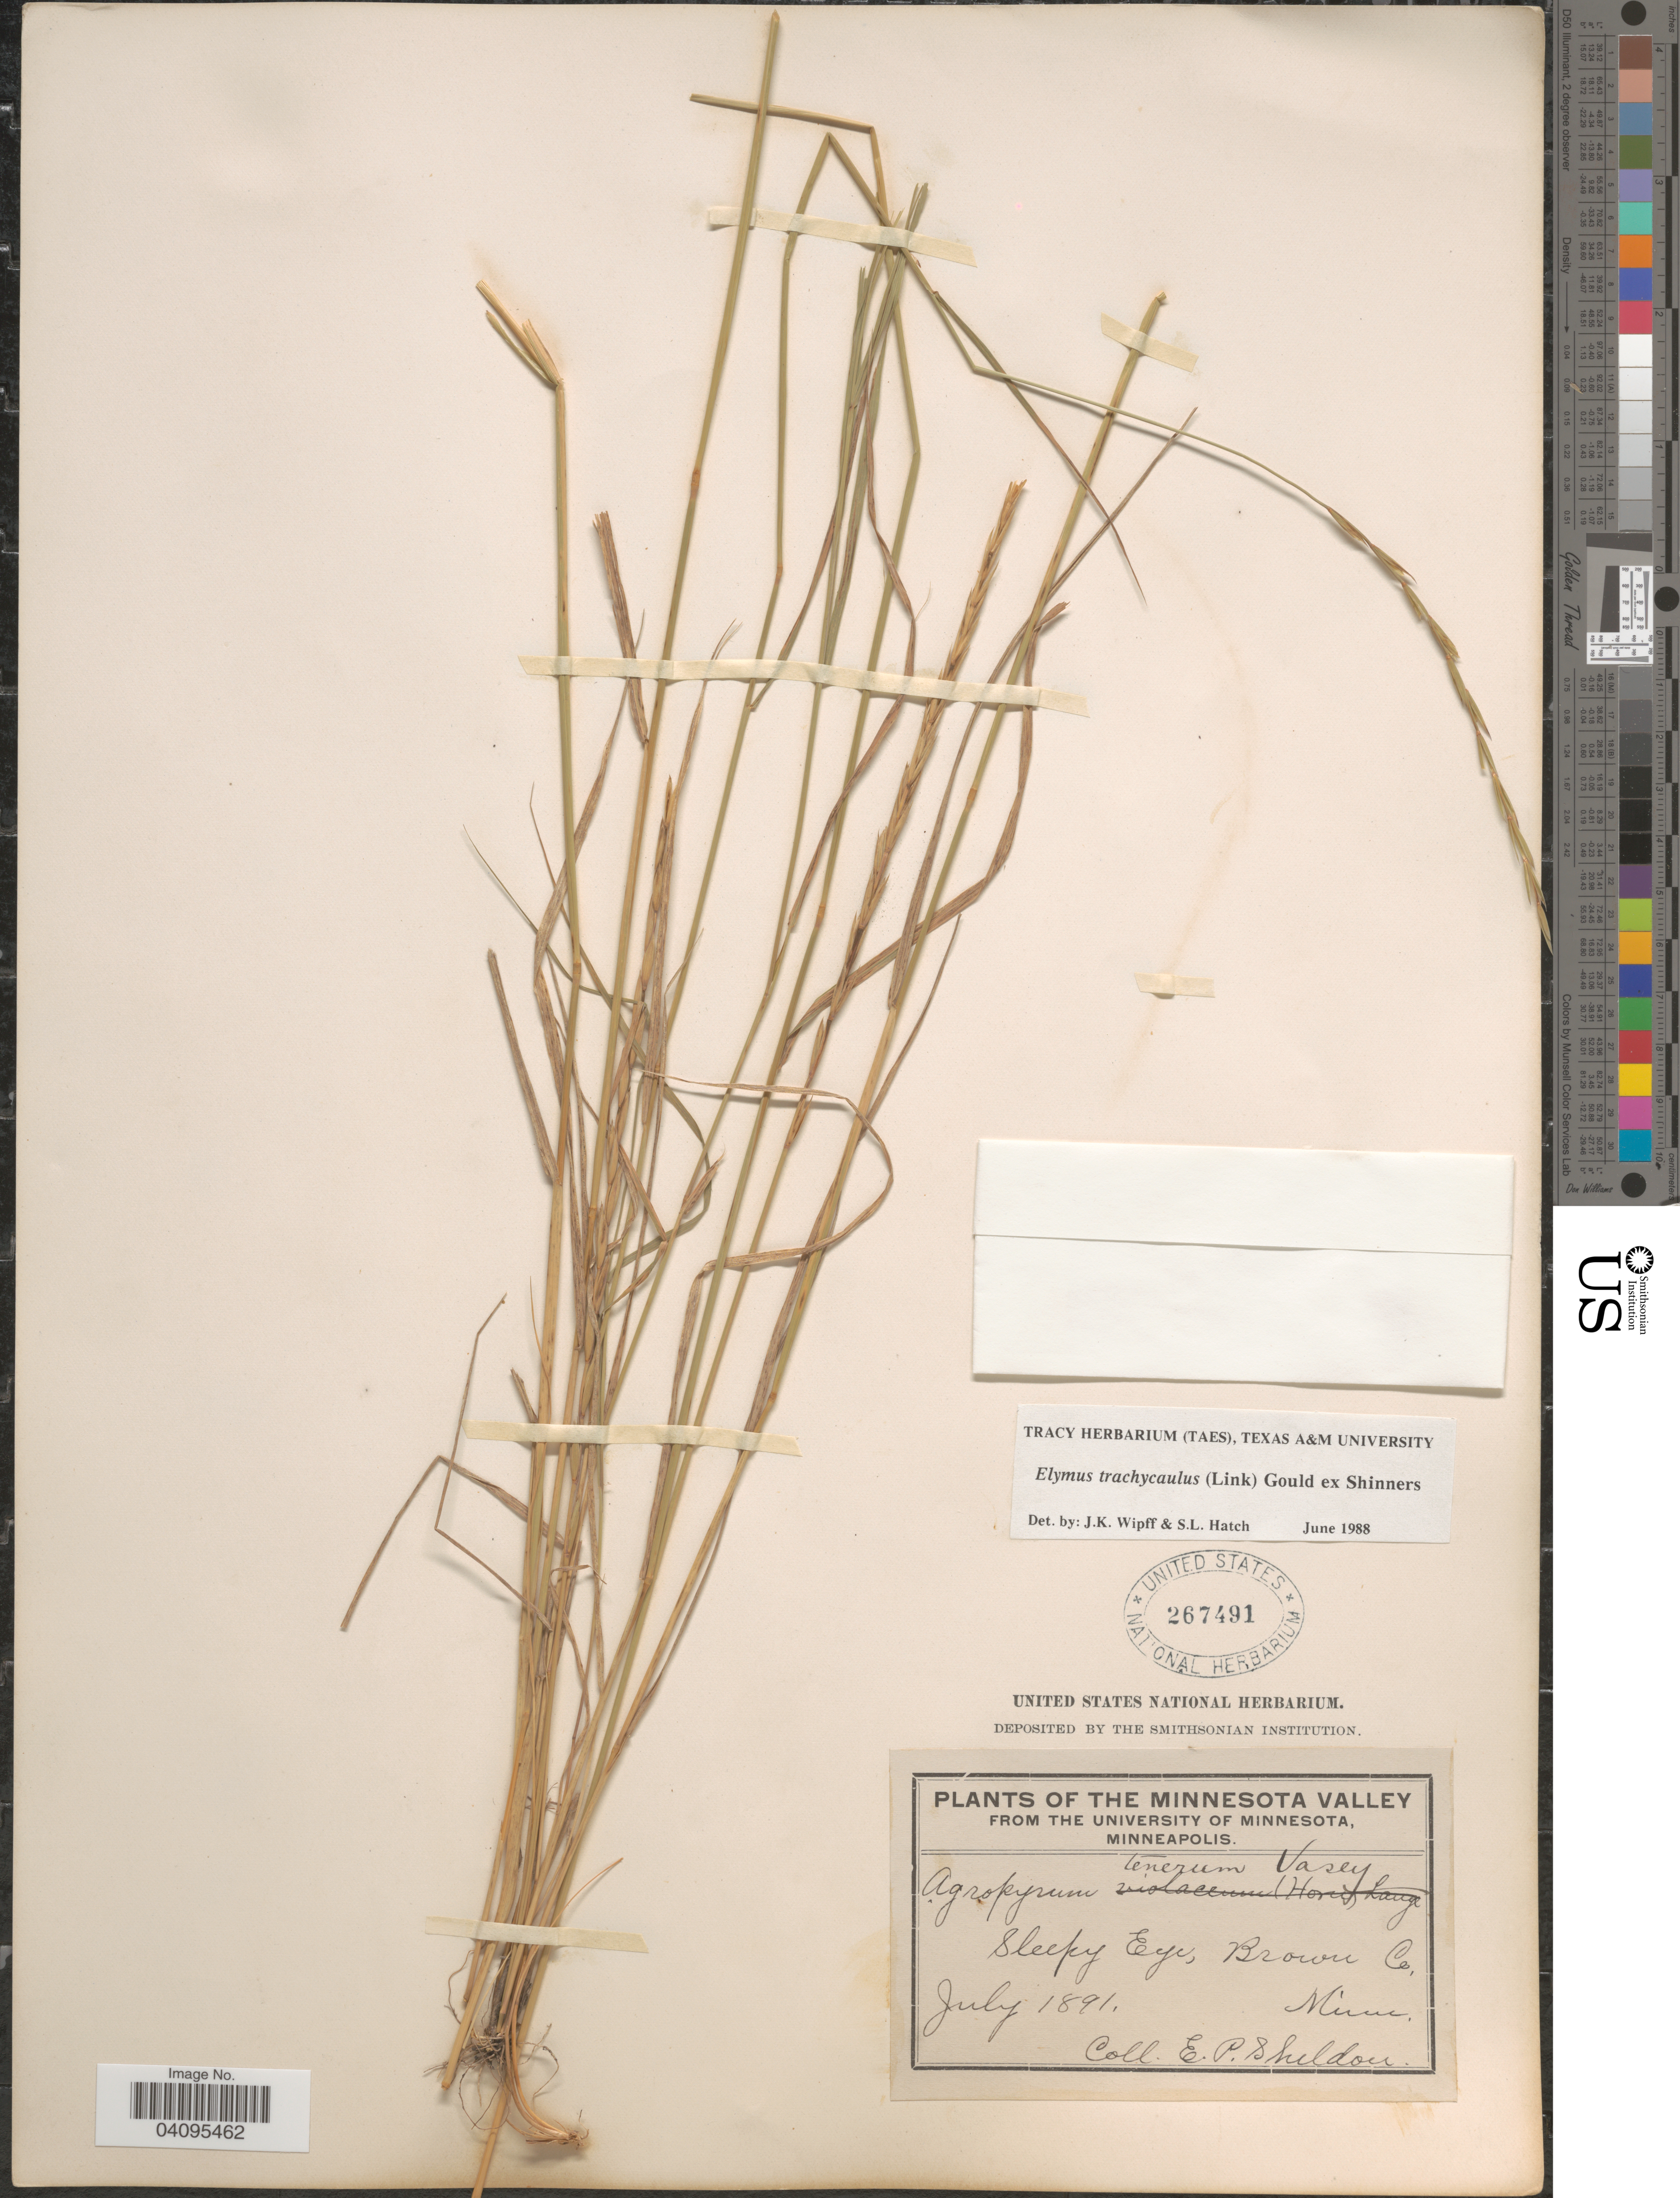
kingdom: Plantae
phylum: Tracheophyta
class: Liliopsida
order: Poales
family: Poaceae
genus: Elymus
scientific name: Elymus trachycaulus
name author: (Link) Gould ex Shinners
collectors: E. P. Sheldon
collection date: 1891-07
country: United States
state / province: Minnesota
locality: The Minnesota Valley. Sleepy Eye, Brown Co.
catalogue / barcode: US 267491